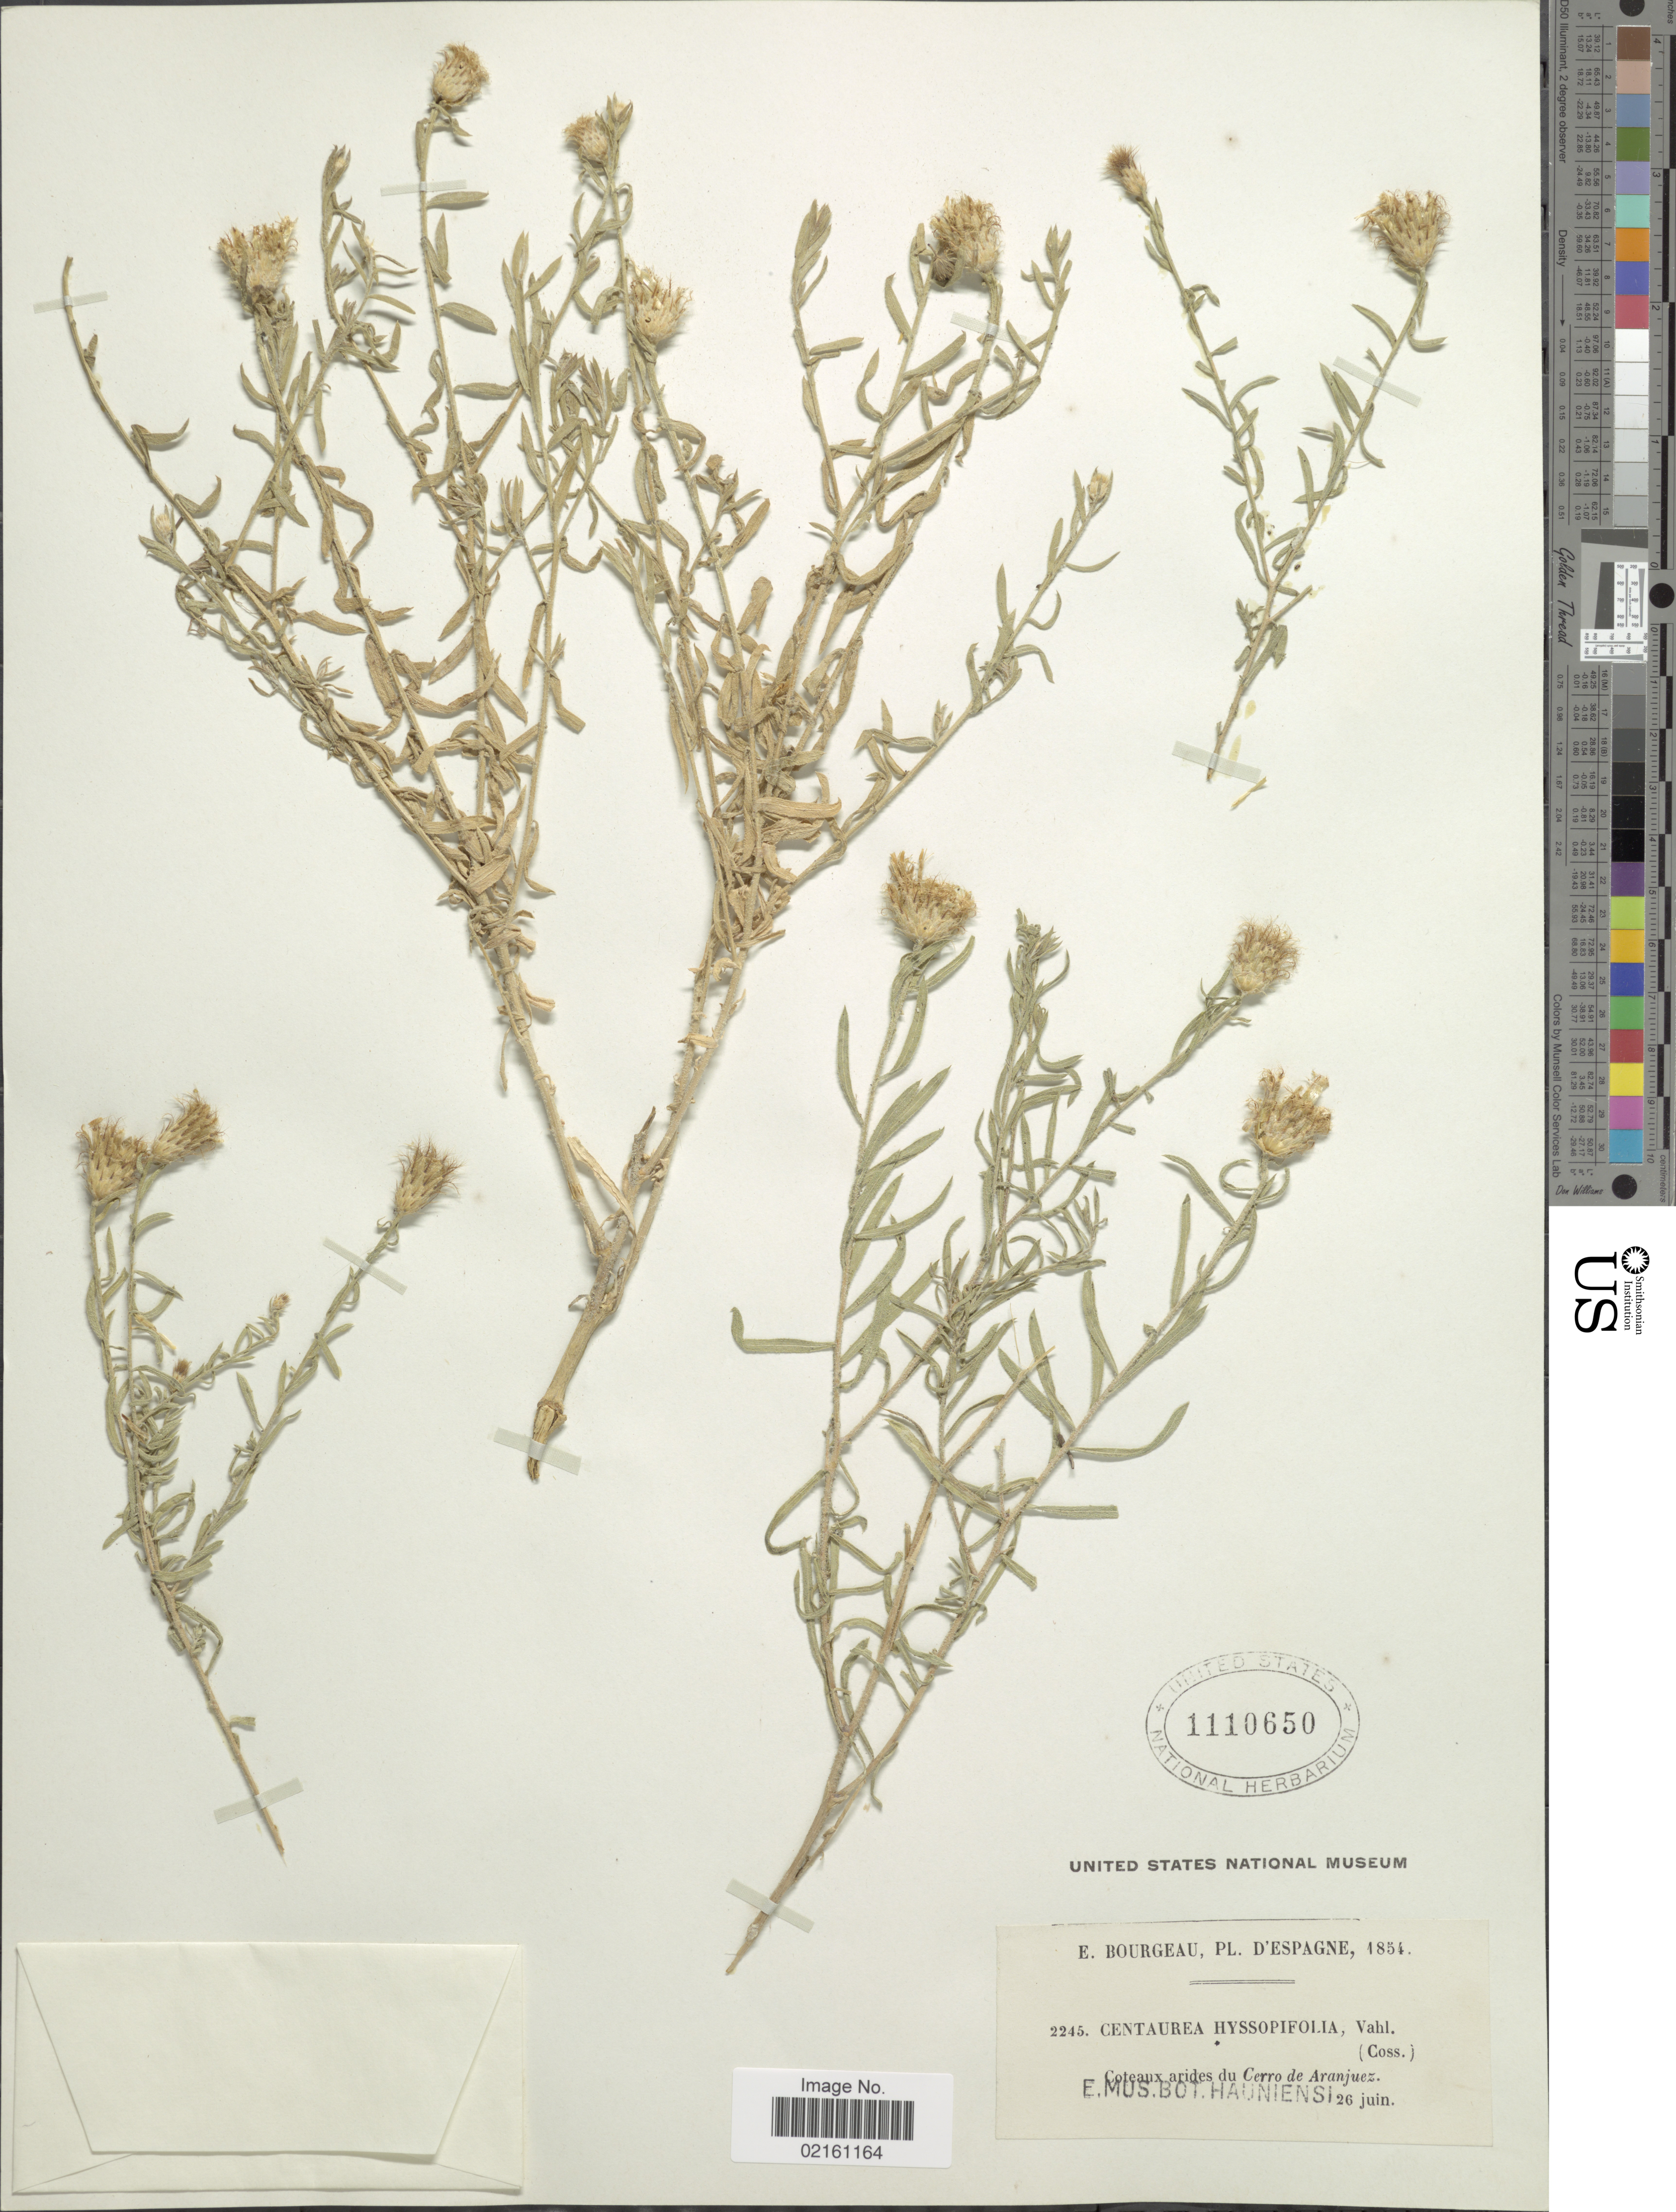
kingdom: Plantae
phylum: Tracheophyta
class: Magnoliopsida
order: Asterales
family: Asteraceae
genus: Centaurea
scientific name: Centaurea hyssopifolia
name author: Vahl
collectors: E. Bourgeau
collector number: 2245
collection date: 1854-06-26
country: Spain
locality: Coteaux arides du Cerro de Aranjuez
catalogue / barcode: US 1110650